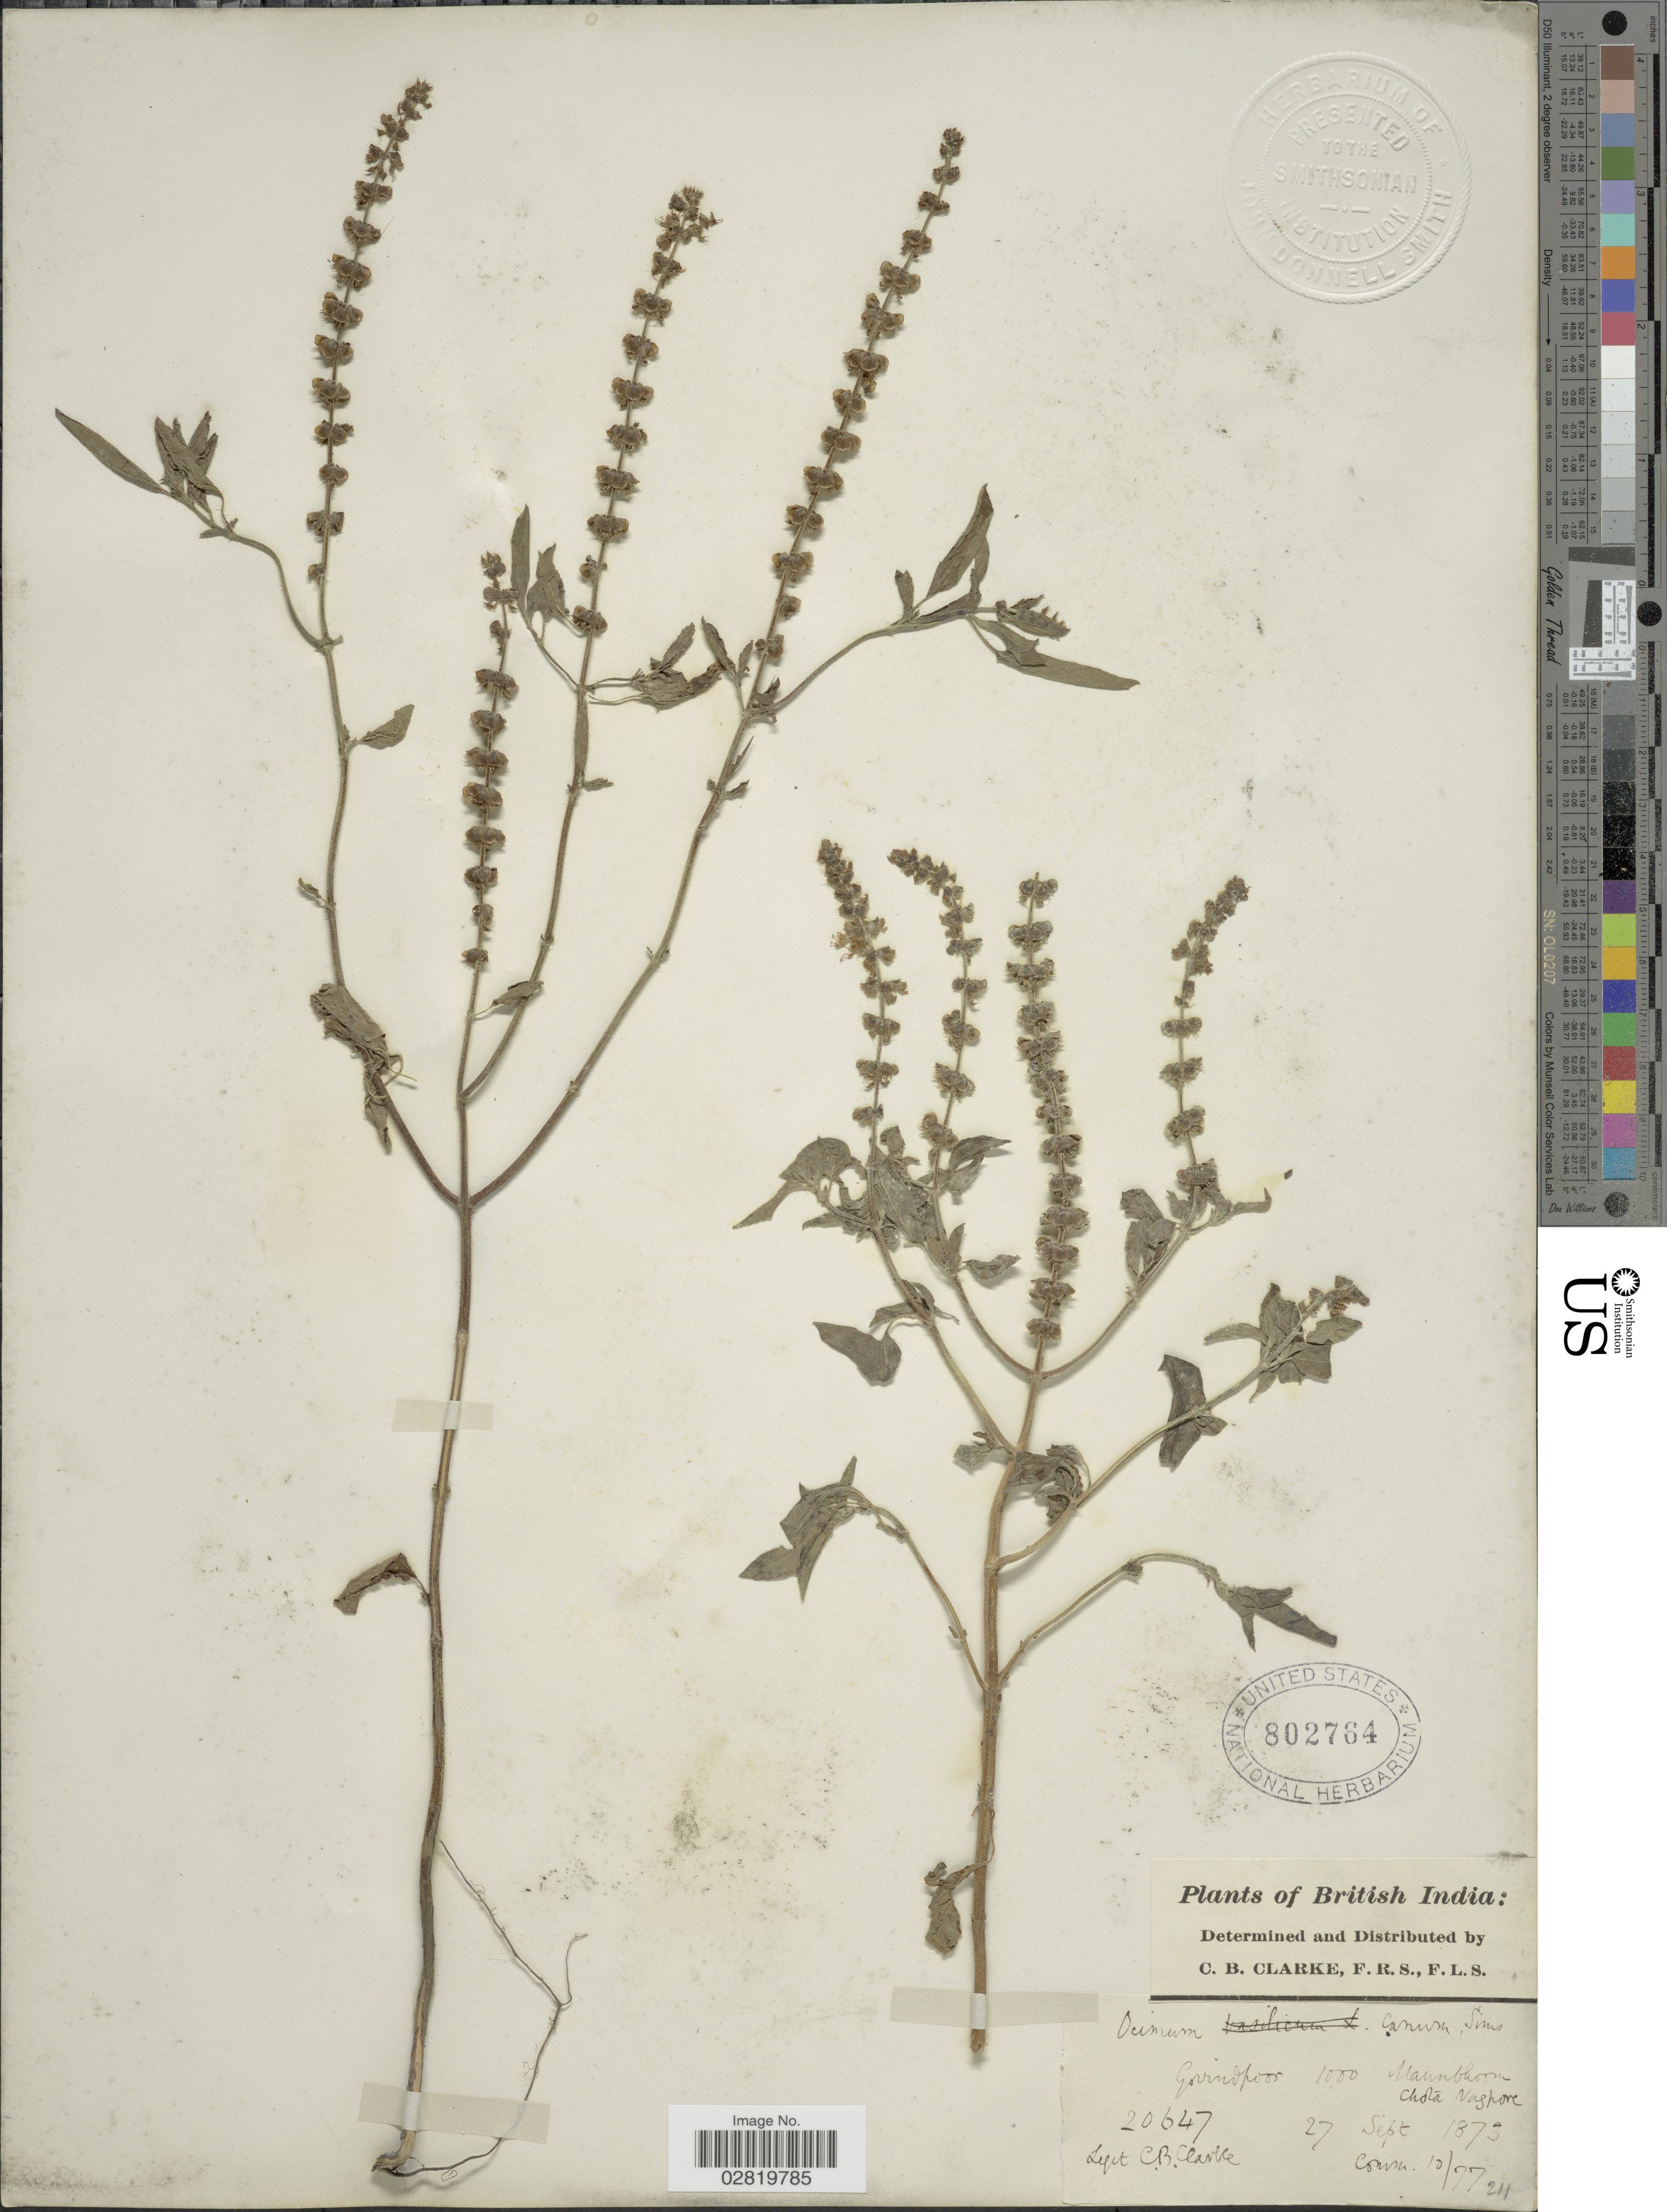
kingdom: Plantae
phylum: Tracheophyta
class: Magnoliopsida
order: Lamiales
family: Lamiaceae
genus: Ocimum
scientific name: Ocimum canum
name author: Sims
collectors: C. B. Clarke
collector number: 20647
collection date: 1873-09-27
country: India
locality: British India, Govindpoor, Maunbhoom, Chota Nagpore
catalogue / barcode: US 802764